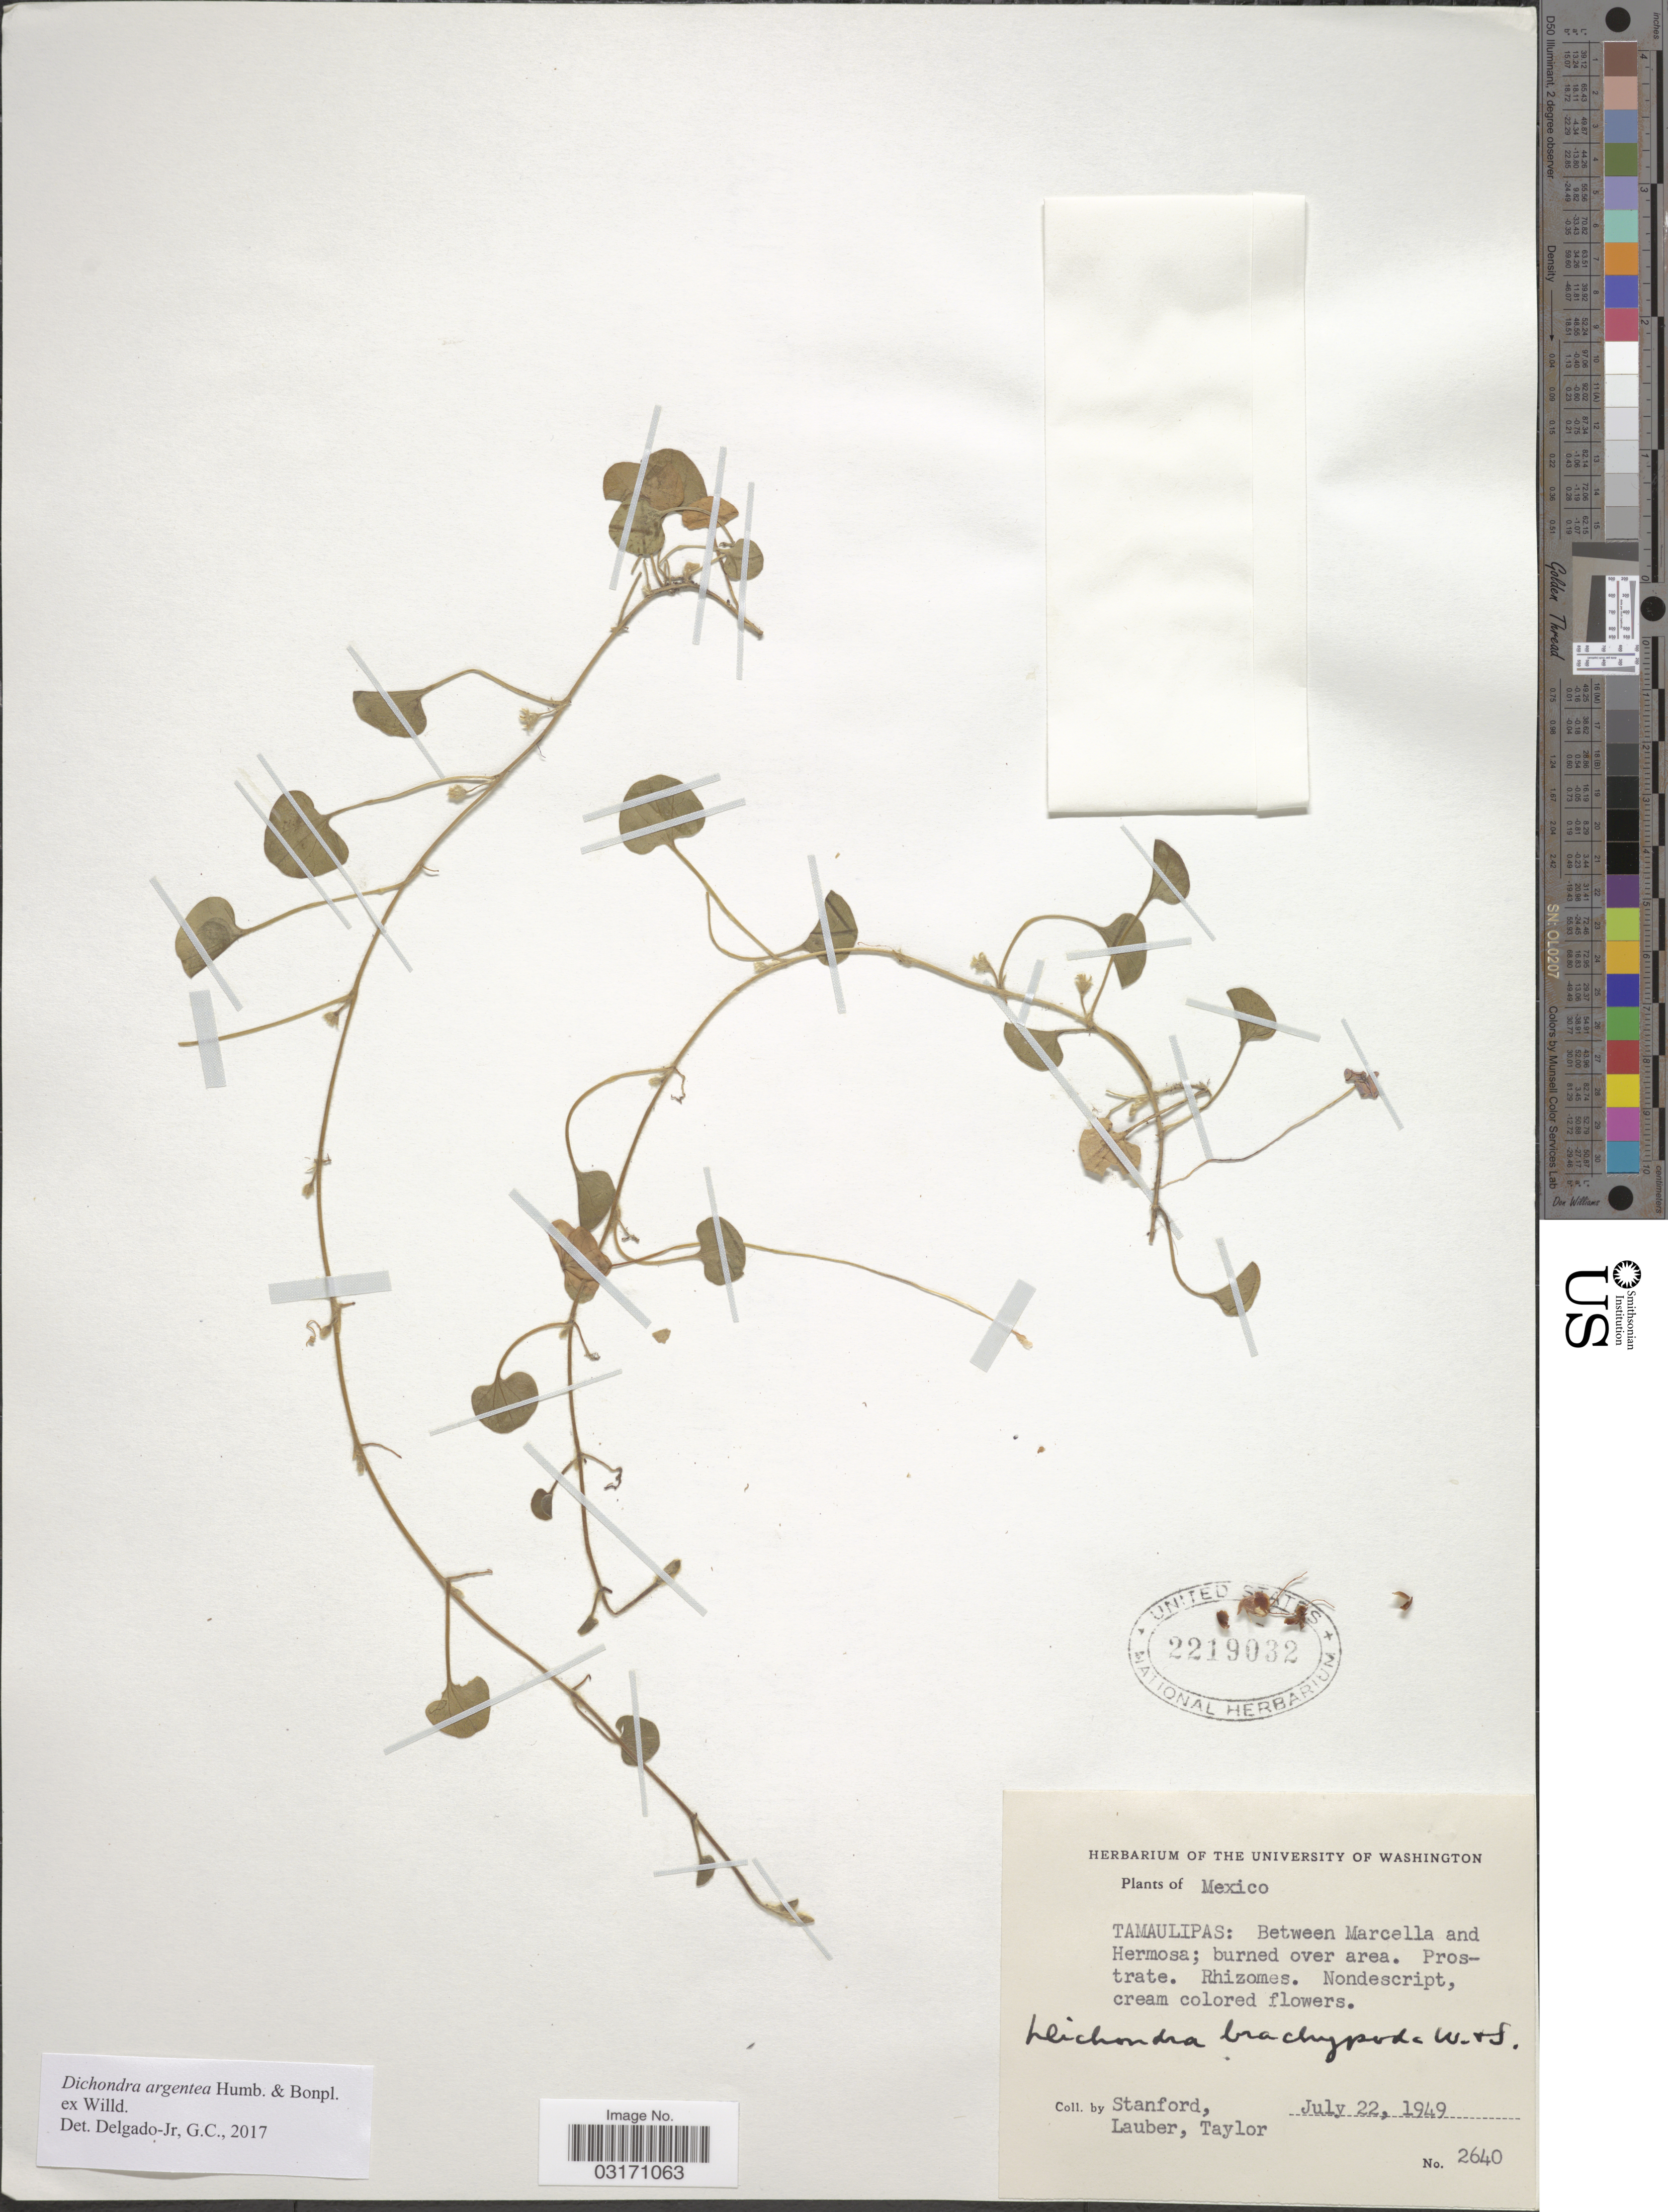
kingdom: Plantae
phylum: Tracheophyta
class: Magnoliopsida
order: Solanales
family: Convolvulaceae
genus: Dichondra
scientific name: Dichondra argentea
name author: Humb. & Bonpl. ex Willd.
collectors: -. Stanford, Lauber, -- & -- Taylor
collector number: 2640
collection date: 1949-07-22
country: Mexico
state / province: Tamaulipas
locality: Between Marcella and Hermosa.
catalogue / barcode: US 2219032